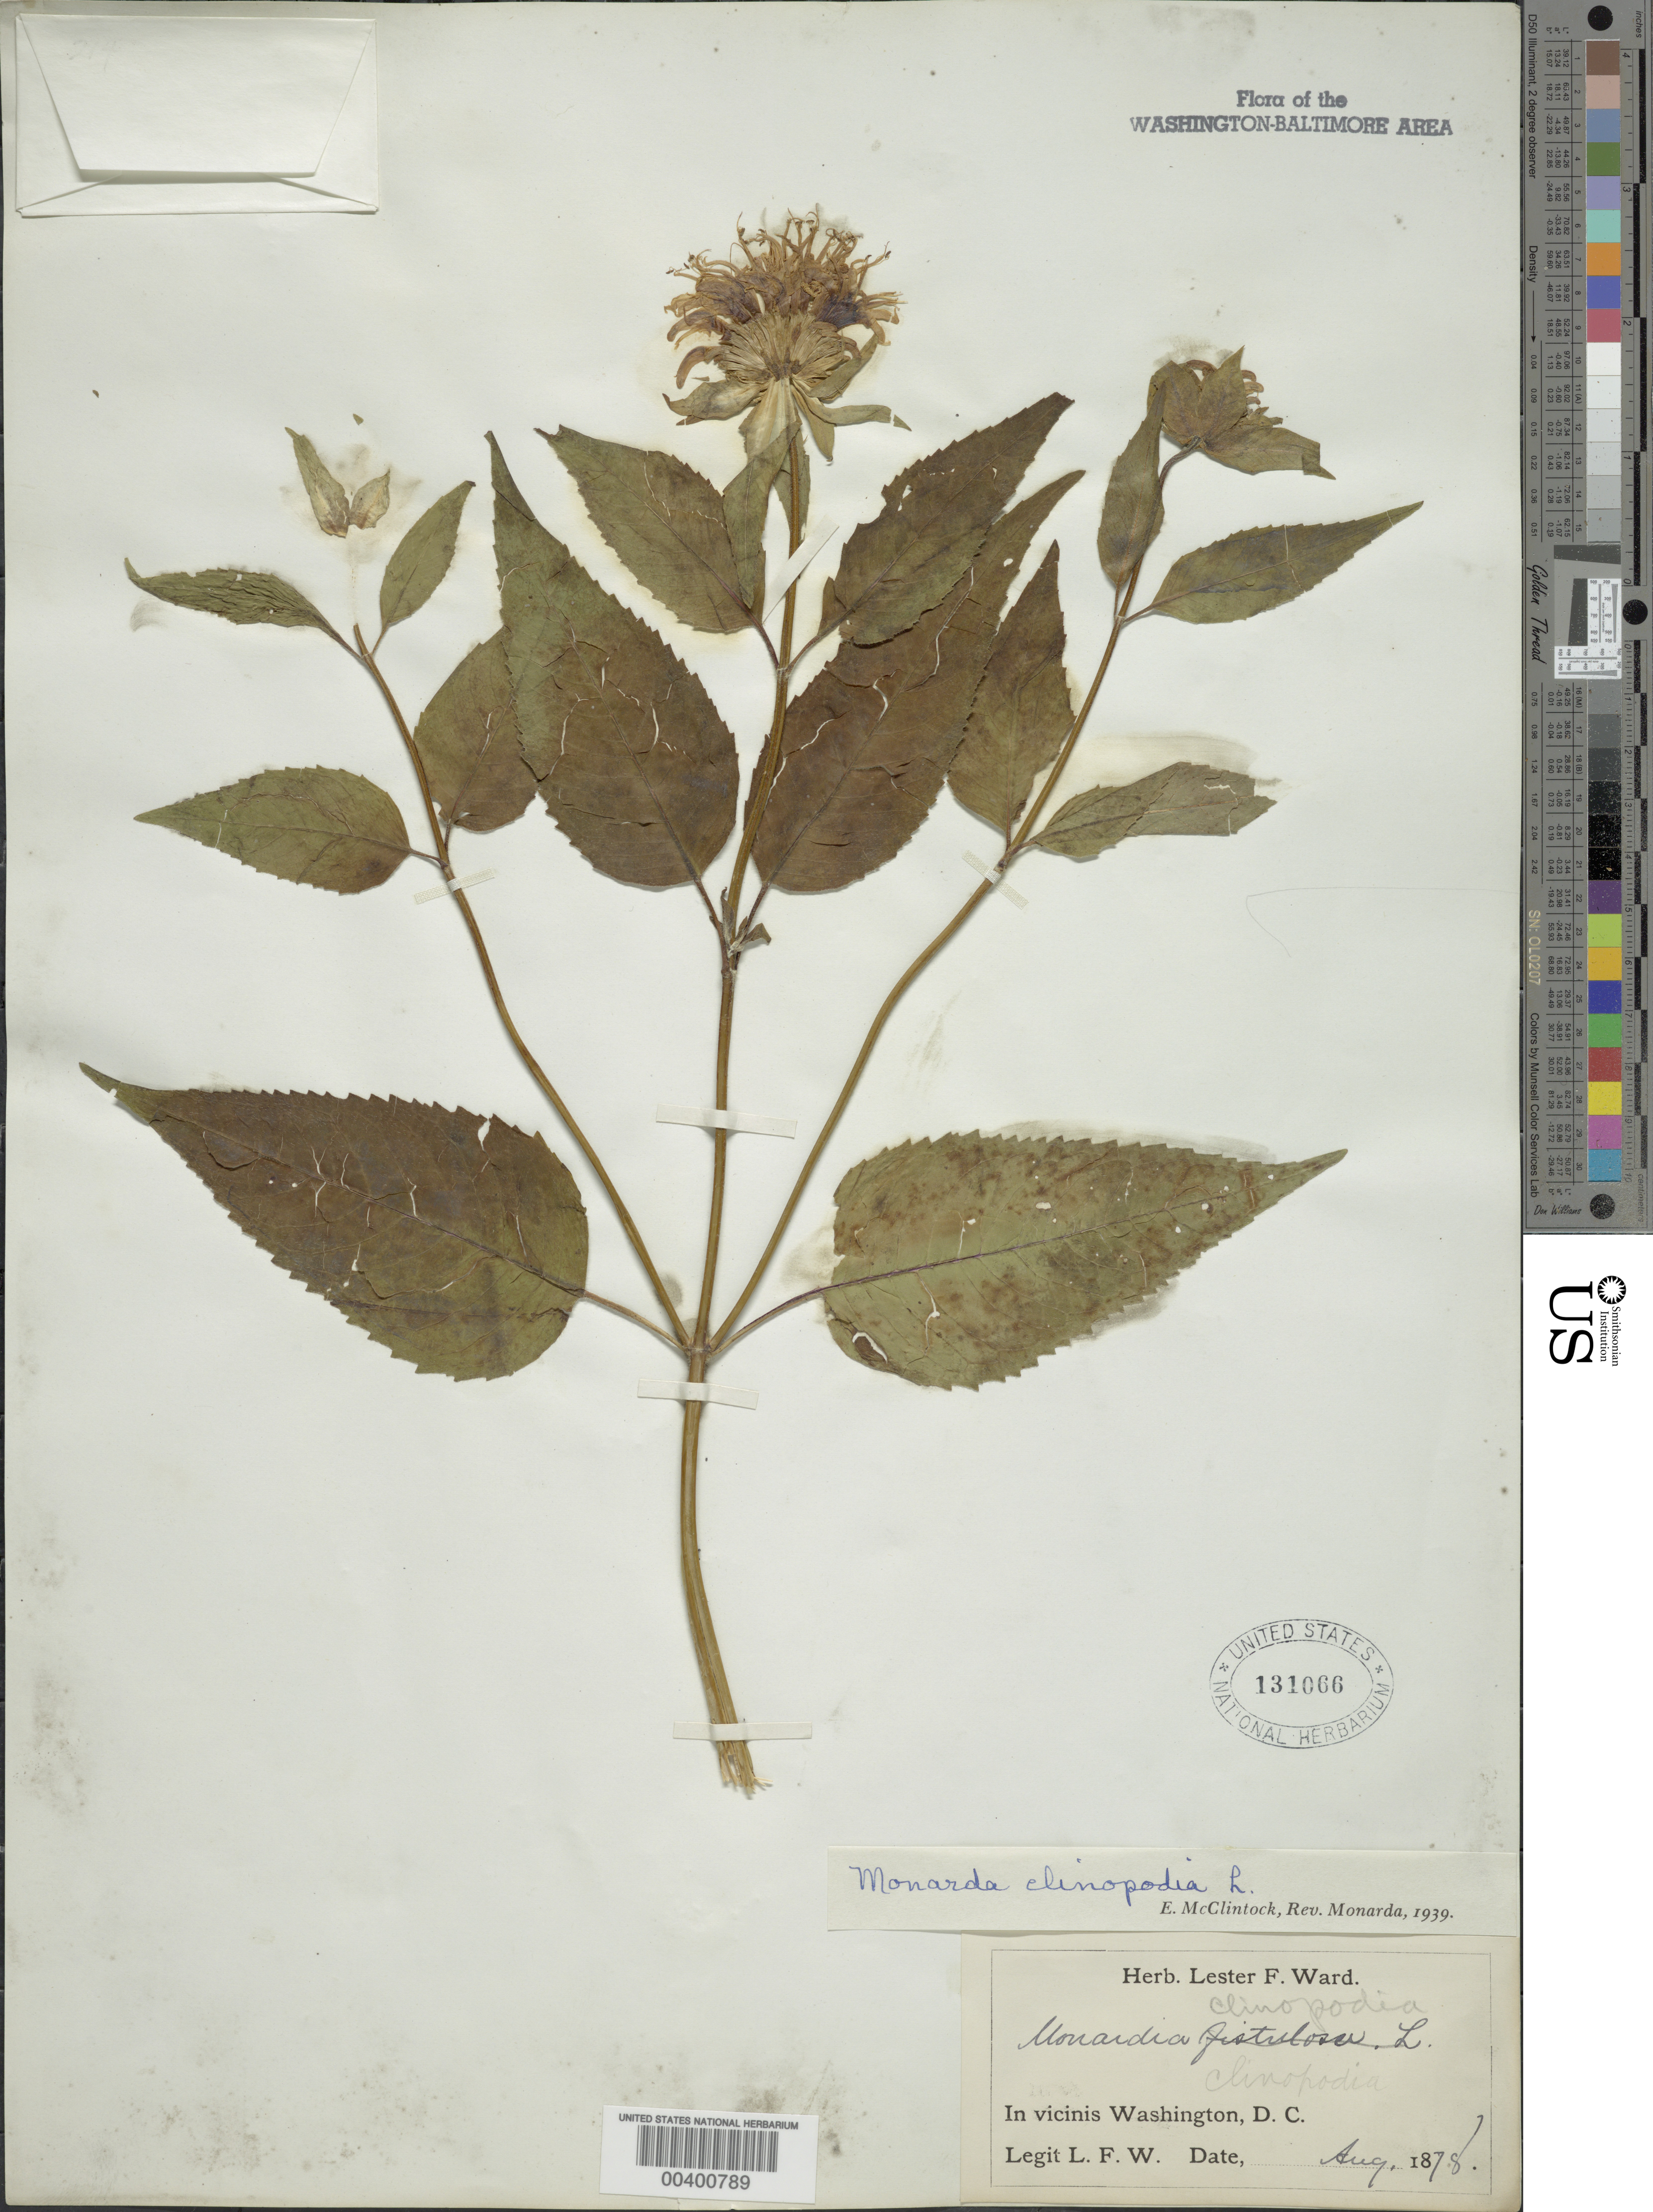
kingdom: Plantae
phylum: Tracheophyta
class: Magnoliopsida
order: Lamiales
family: Lamiaceae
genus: Monarda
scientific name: Monarda clinopodia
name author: L.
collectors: L. F. Ward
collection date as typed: Aug 1878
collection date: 1878-08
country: United States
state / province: District of Columbia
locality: Washington DC area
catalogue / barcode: US 131066